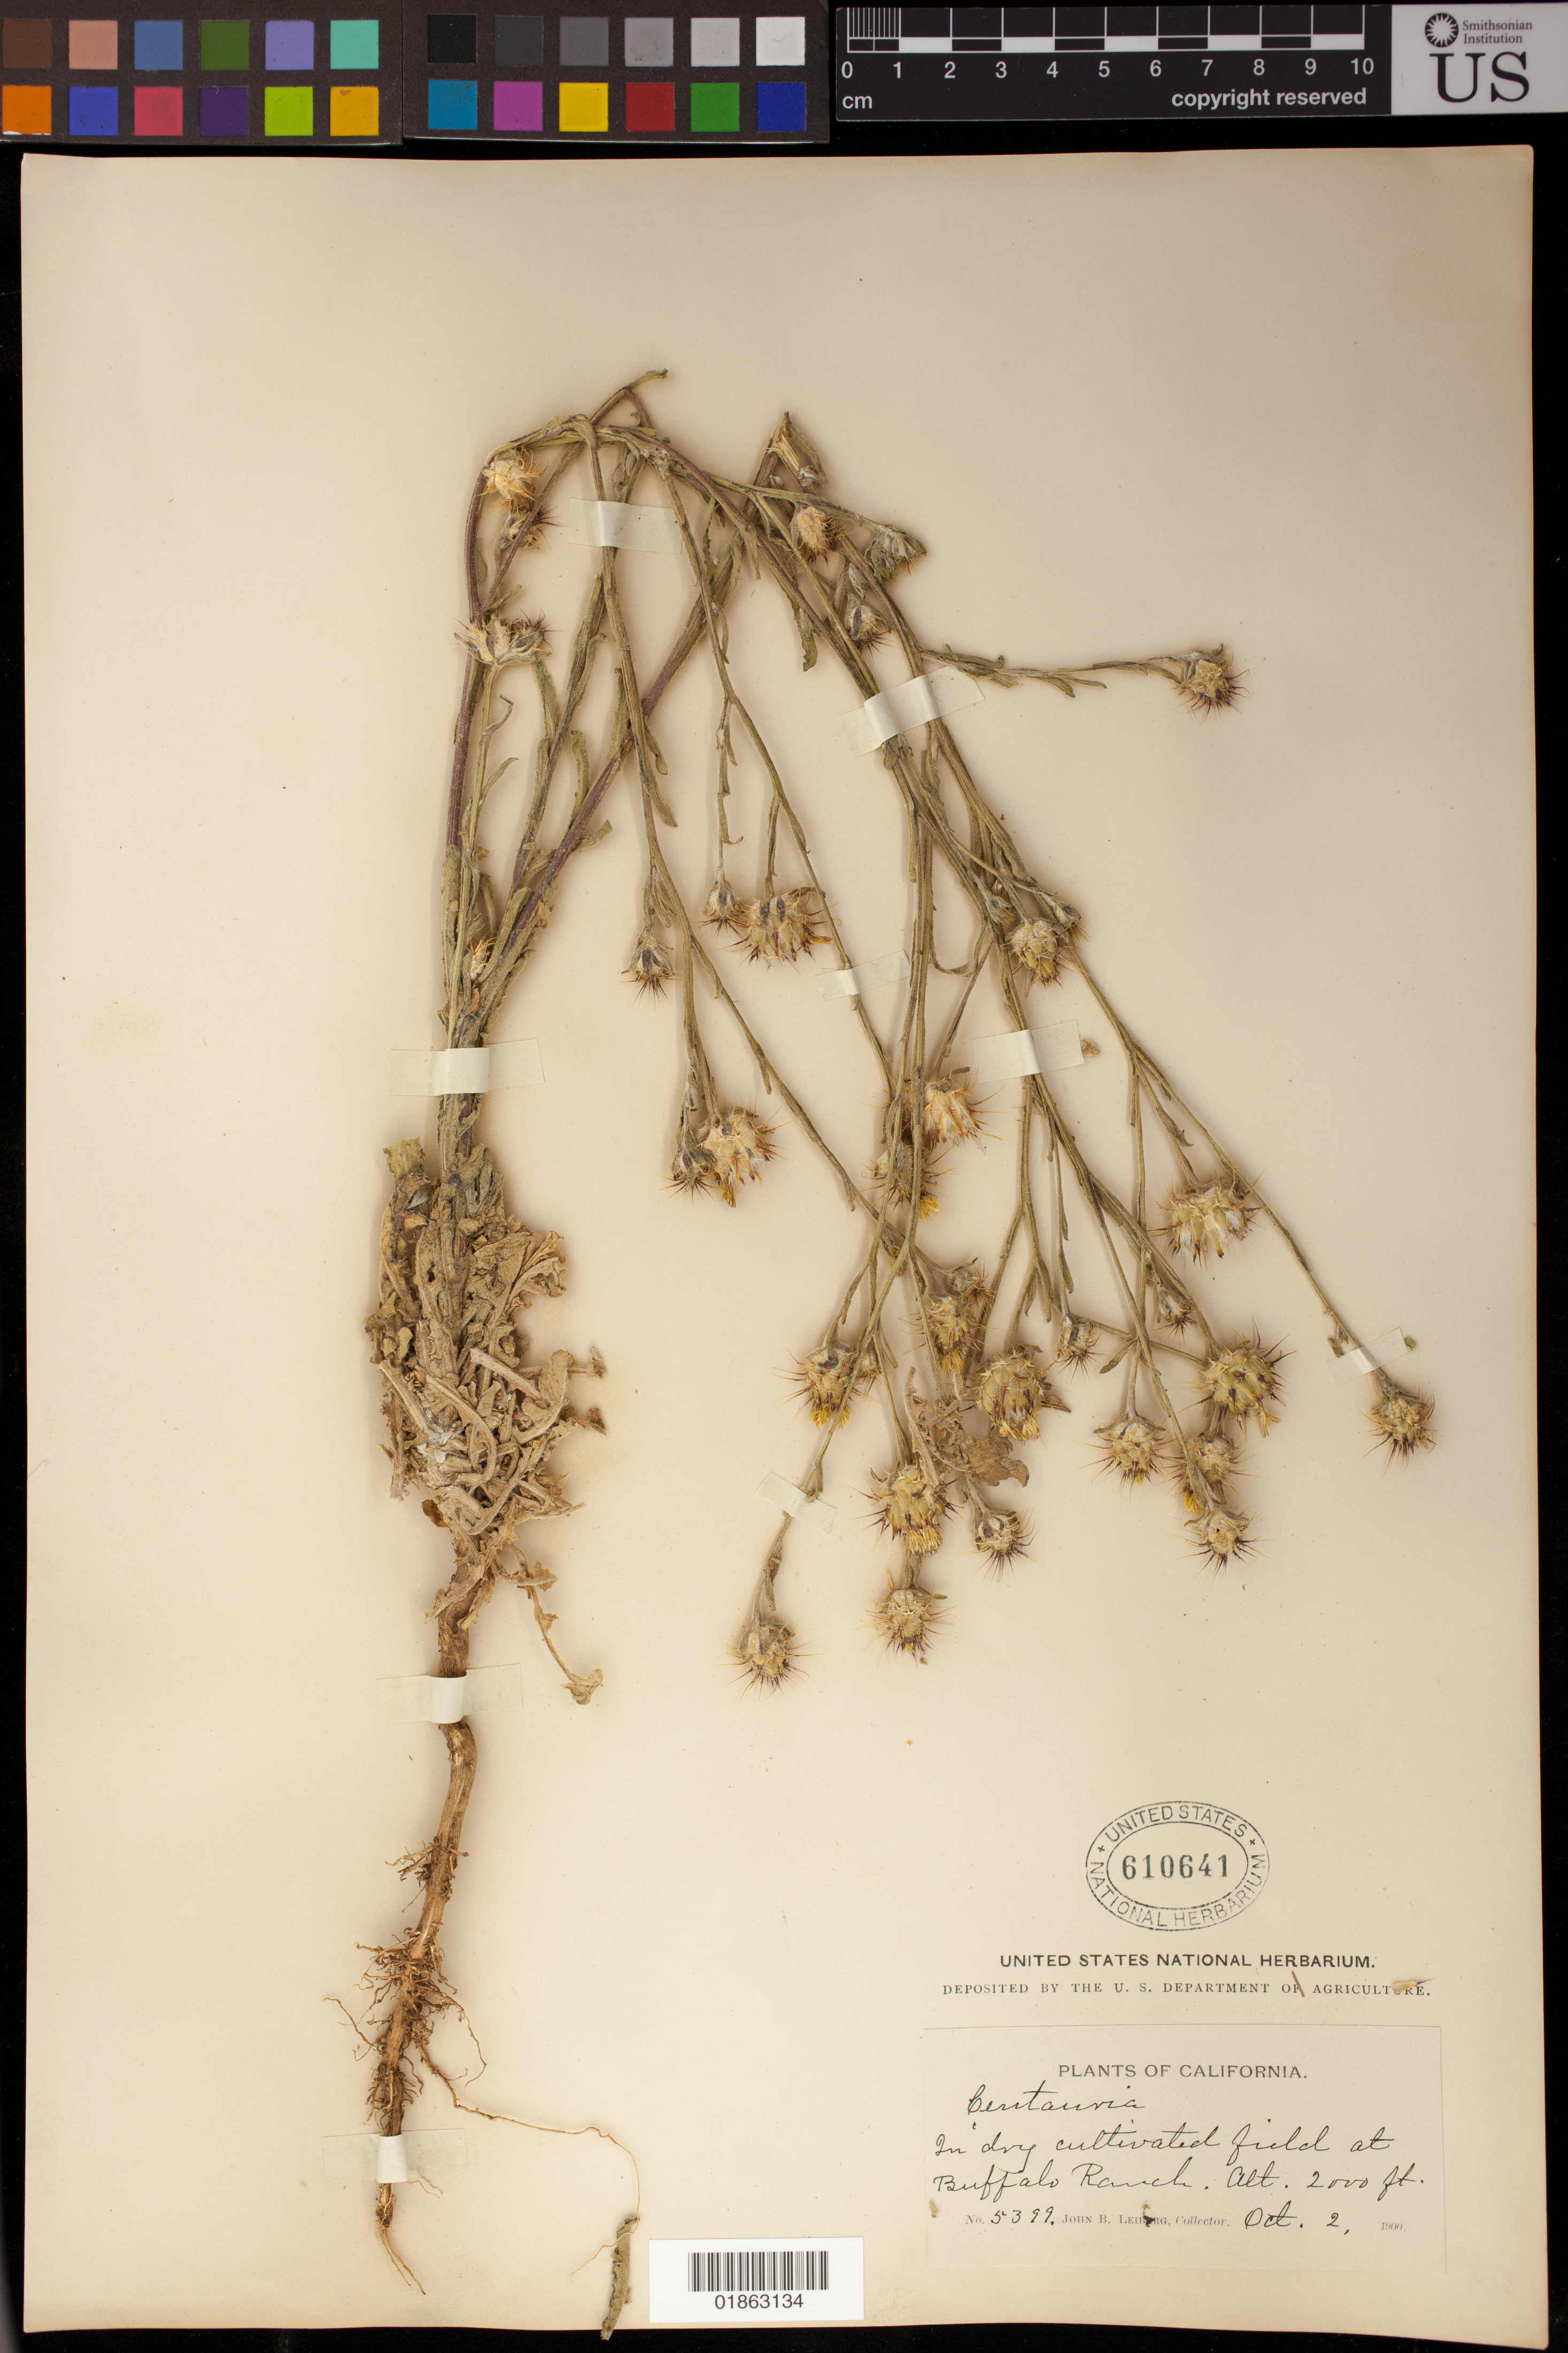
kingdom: Plantae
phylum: Tracheophyta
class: Magnoliopsida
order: Asterales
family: Asteraceae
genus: Centaurea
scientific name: Centaurea sp.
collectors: J. Leiberg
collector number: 5399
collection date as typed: Oct. 2, 1900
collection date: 1900-10-02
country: United States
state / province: California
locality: At Buffalo Ranch.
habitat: In dry cultivated field.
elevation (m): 610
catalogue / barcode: US 610641